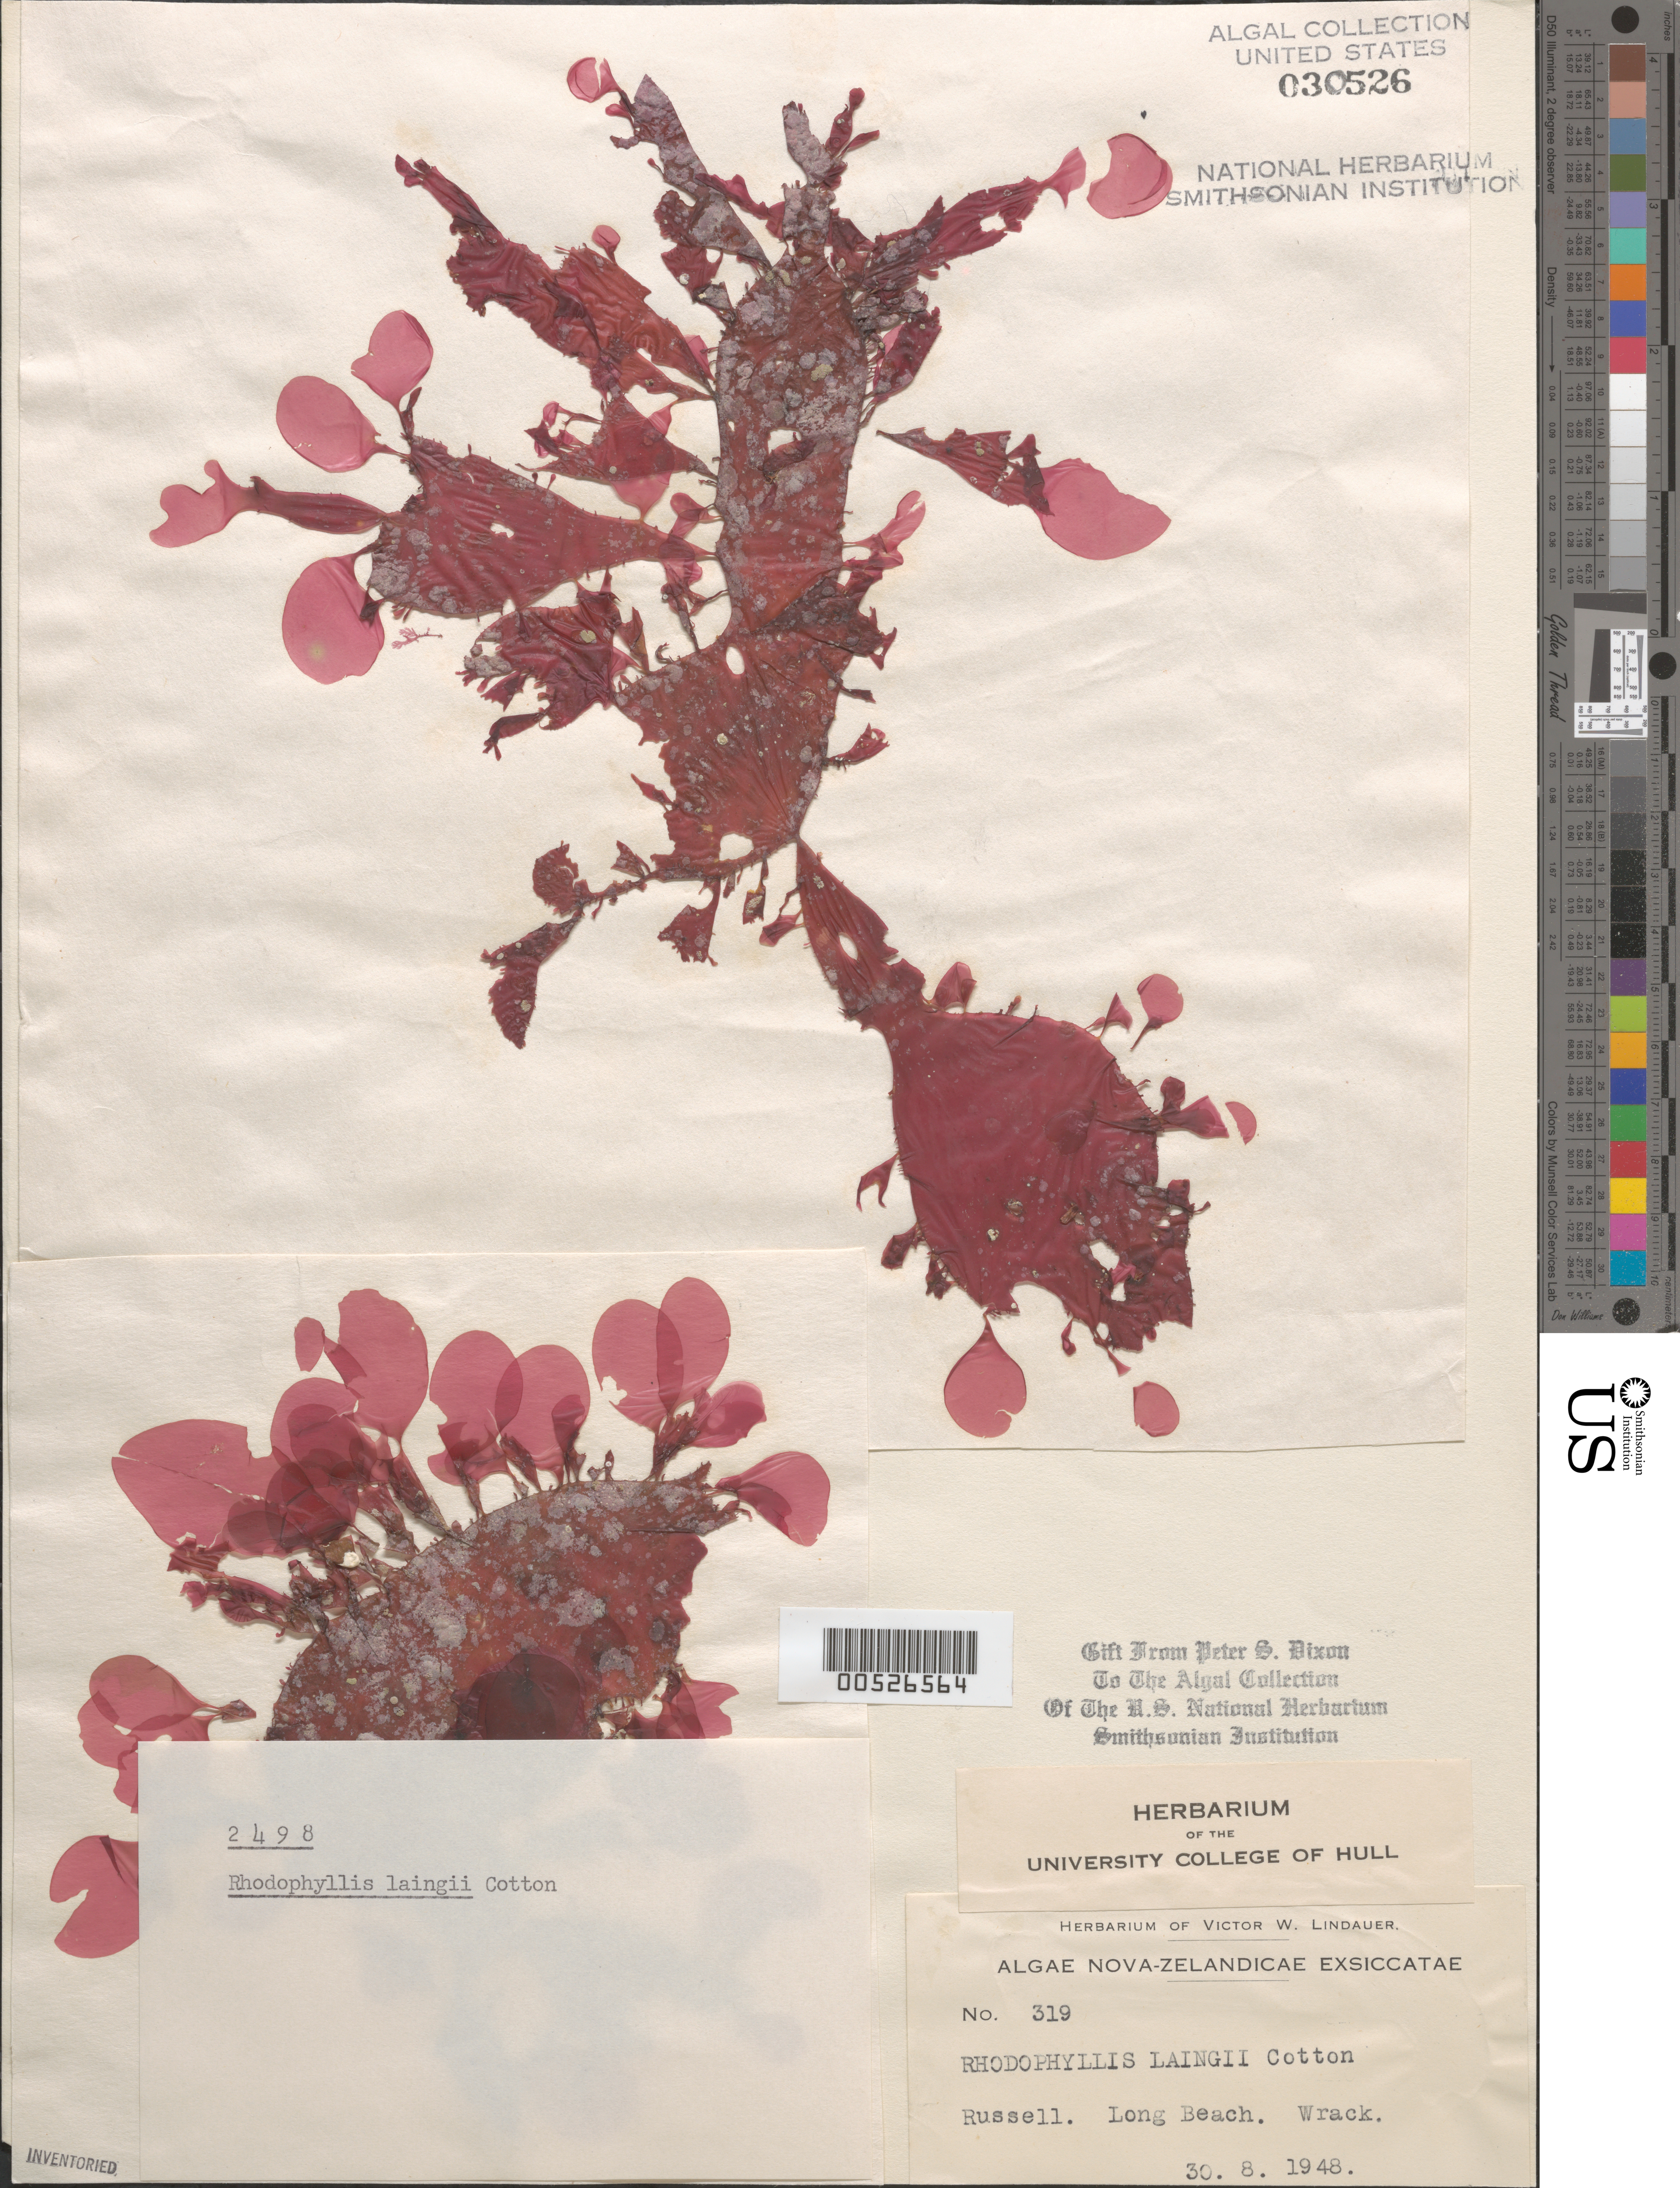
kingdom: Plantae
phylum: Rhodophyta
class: Florideophyceae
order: Gigartinales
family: Cystocloniaceae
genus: Rhodophyllis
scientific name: Rhodophyllis centrocarpa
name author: (Montagne) M.J. Wynne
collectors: V. Lindauer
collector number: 319 & PSD 2498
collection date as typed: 30 Aug 1948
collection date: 1948-08-30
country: New Zealand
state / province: Northland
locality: Russell, long beach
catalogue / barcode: US 30526